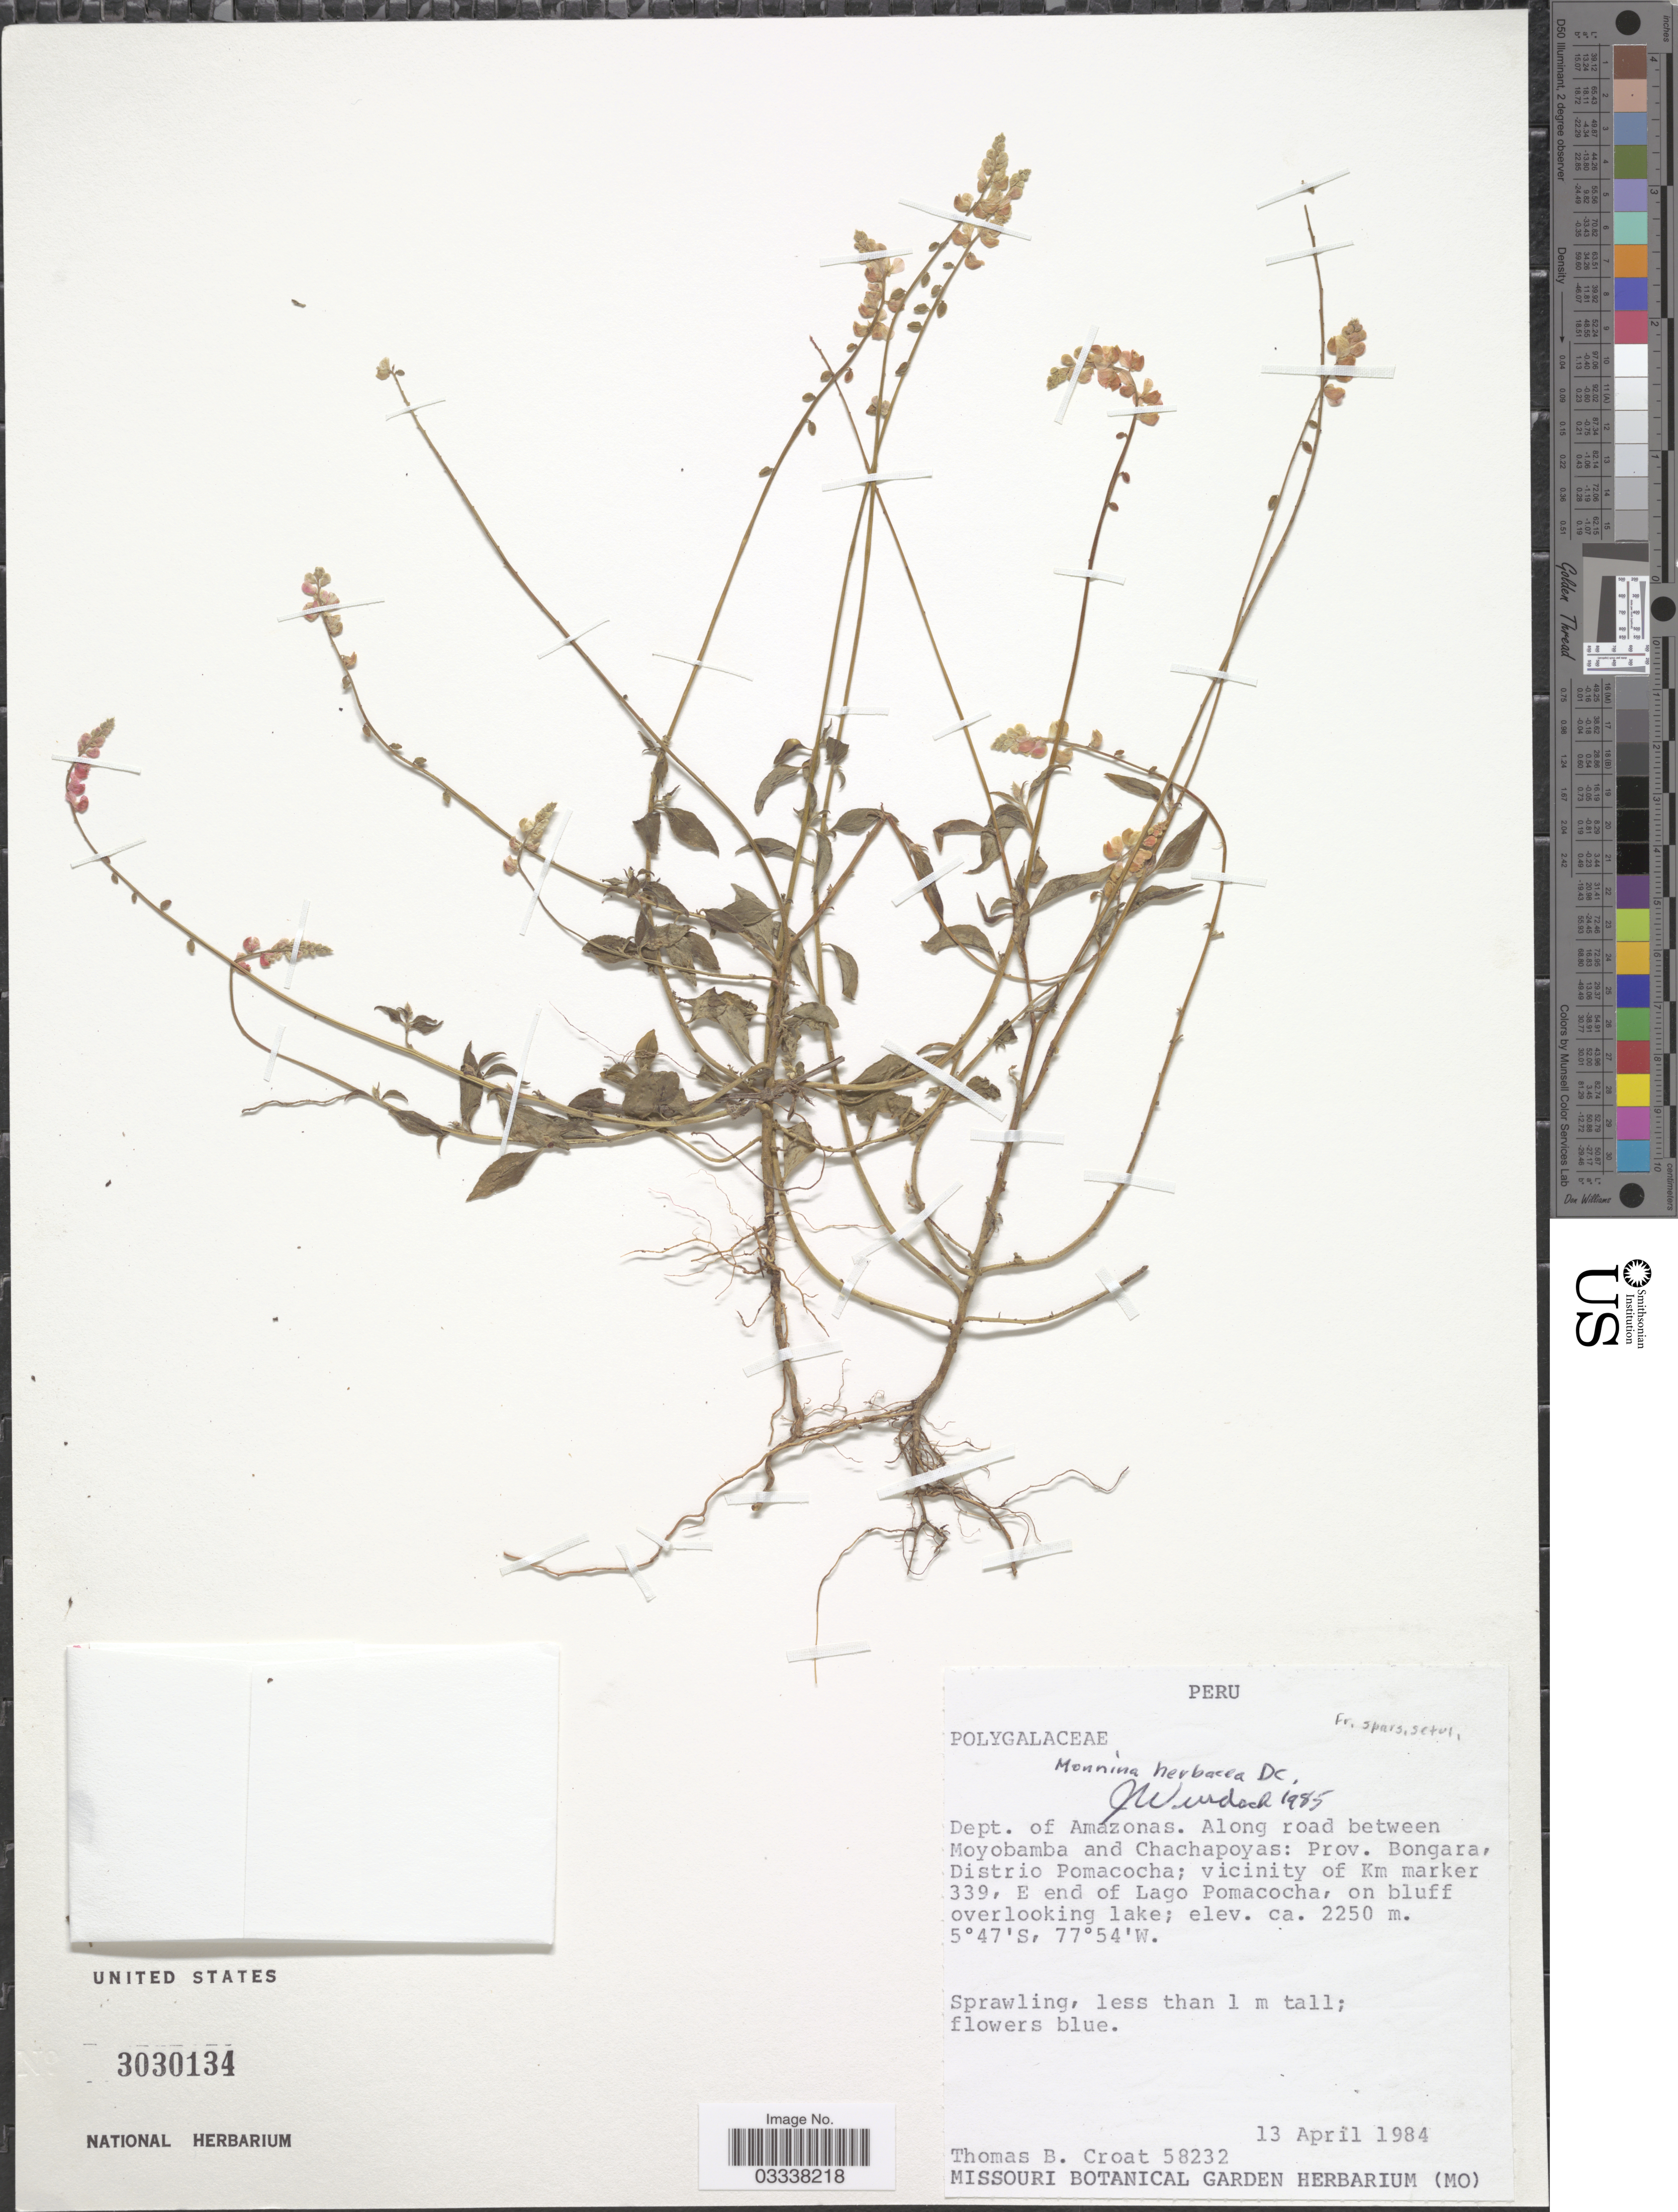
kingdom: Plantae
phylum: Tracheophyta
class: Magnoliopsida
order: Fabales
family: Polygalaceae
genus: Monnina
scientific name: Monnina herbacea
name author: DC.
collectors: T. B. Croat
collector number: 58232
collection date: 1984-04-13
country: Peru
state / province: Amazonas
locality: Dept. of Amazonas. Along road between Moyobamba and Chachapoyas: Prov. Bongara, Distrio Pomacocha; vicinity of Km marker 339, E end of Lago Pomacocha, on bluff overlooking lake.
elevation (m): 2250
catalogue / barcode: US 3030134